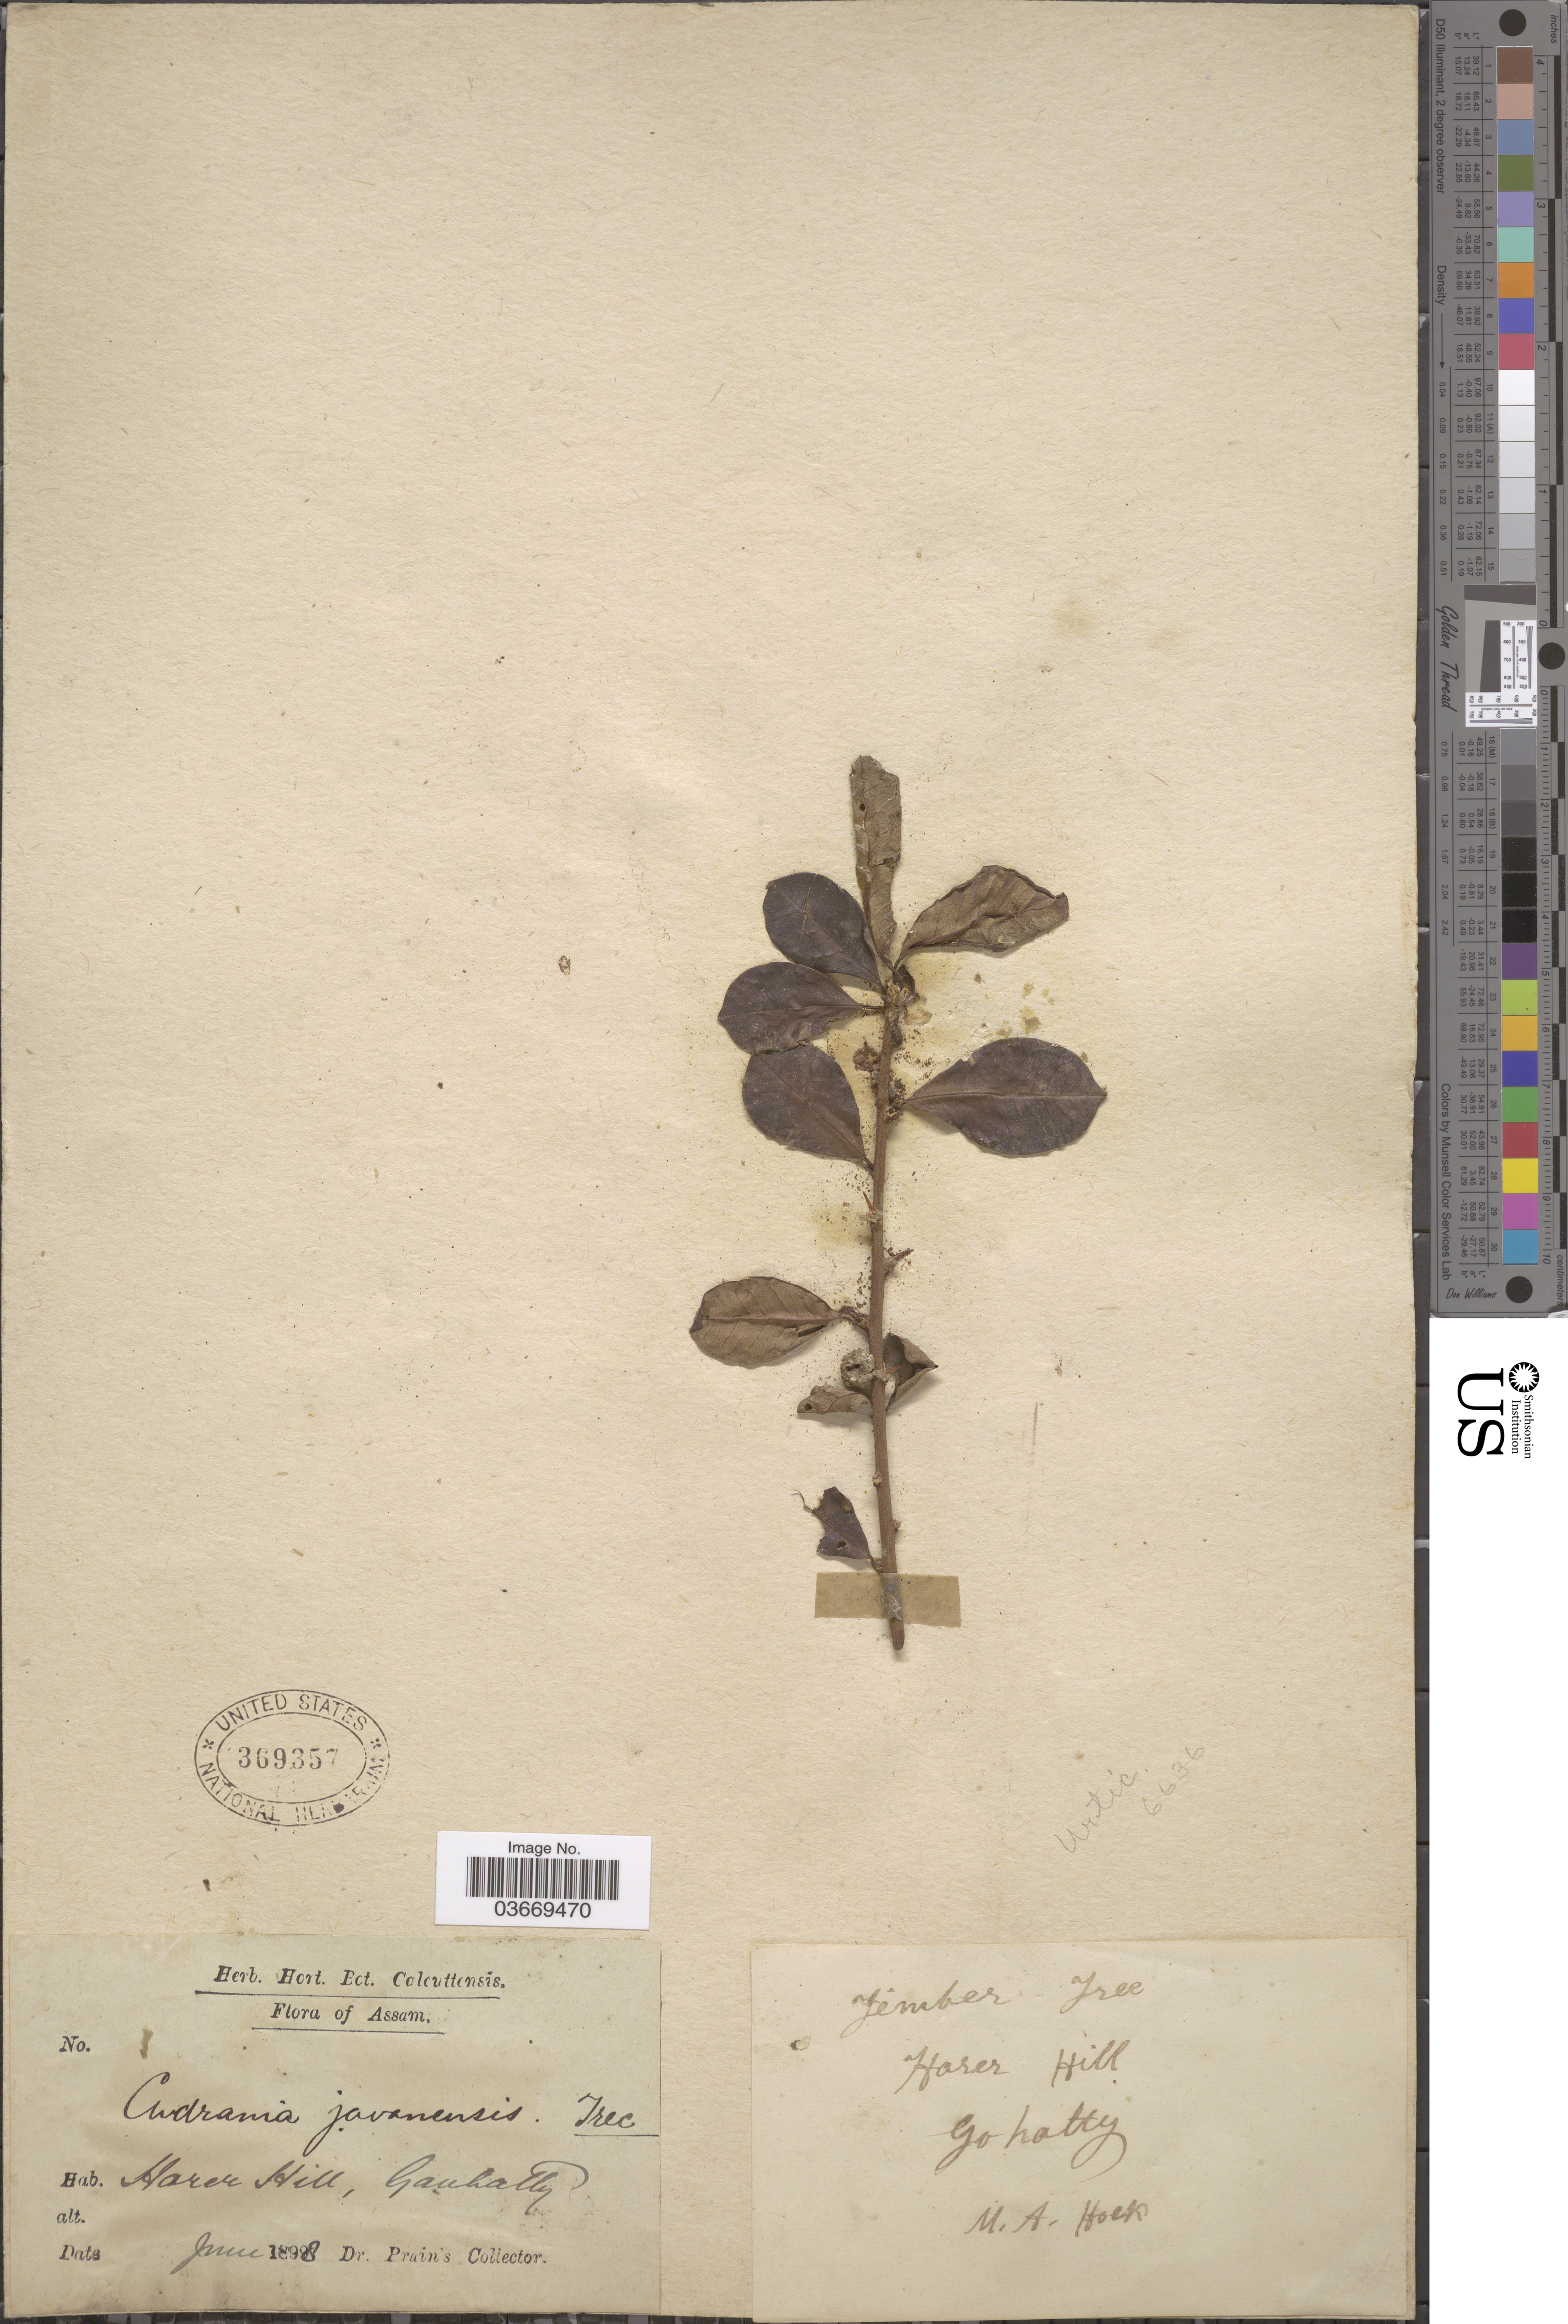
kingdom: Plantae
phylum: Tracheophyta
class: Magnoliopsida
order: Rosales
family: Moraceae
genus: Maclura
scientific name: Maclura cochinchinensis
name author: (Lour.) Corner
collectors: Dr. Prain's collector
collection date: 1898-06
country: India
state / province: Assam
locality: Harer Hill, Go hatty.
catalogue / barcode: US 369357